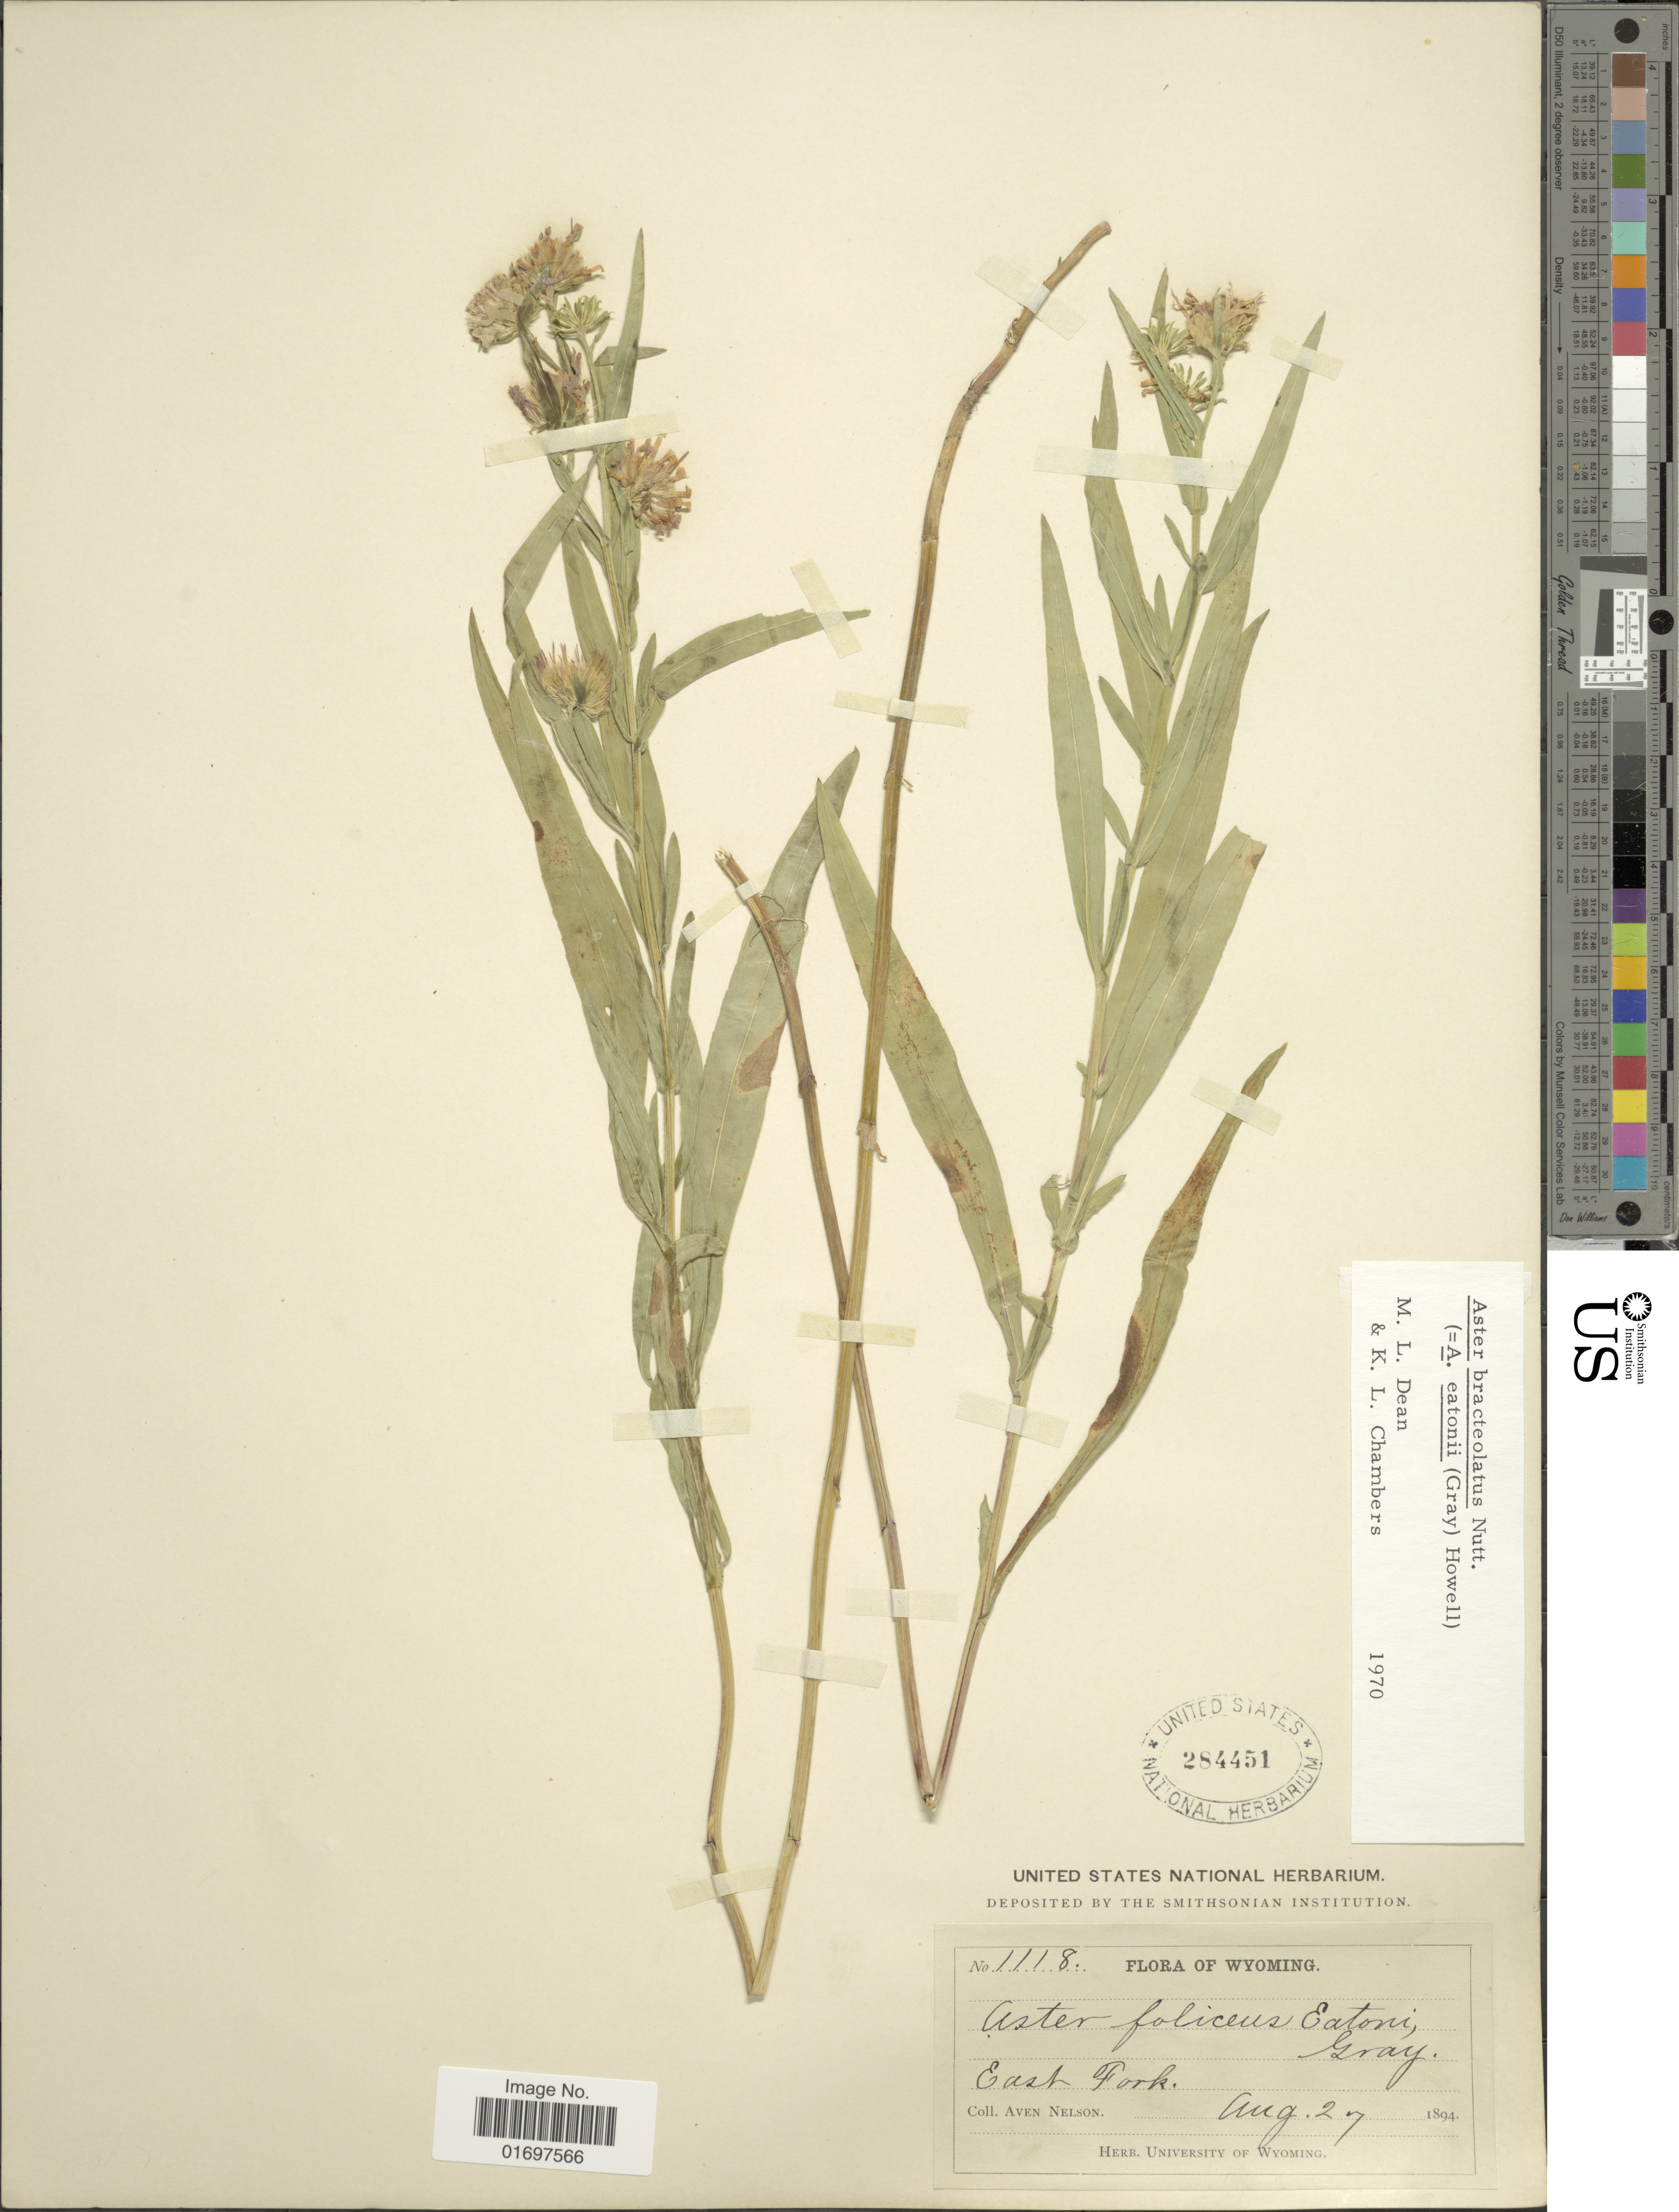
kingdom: Plantae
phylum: Tracheophyta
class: Magnoliopsida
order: Asterales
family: Asteraceae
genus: Symphyotrichum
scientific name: Symphyotrichum bracteolatum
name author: (Nutt.) G.L. Nesom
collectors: A. Nelson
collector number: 1118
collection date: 1894-08-27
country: United States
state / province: Wyoming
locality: East Fork.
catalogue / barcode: US 284451